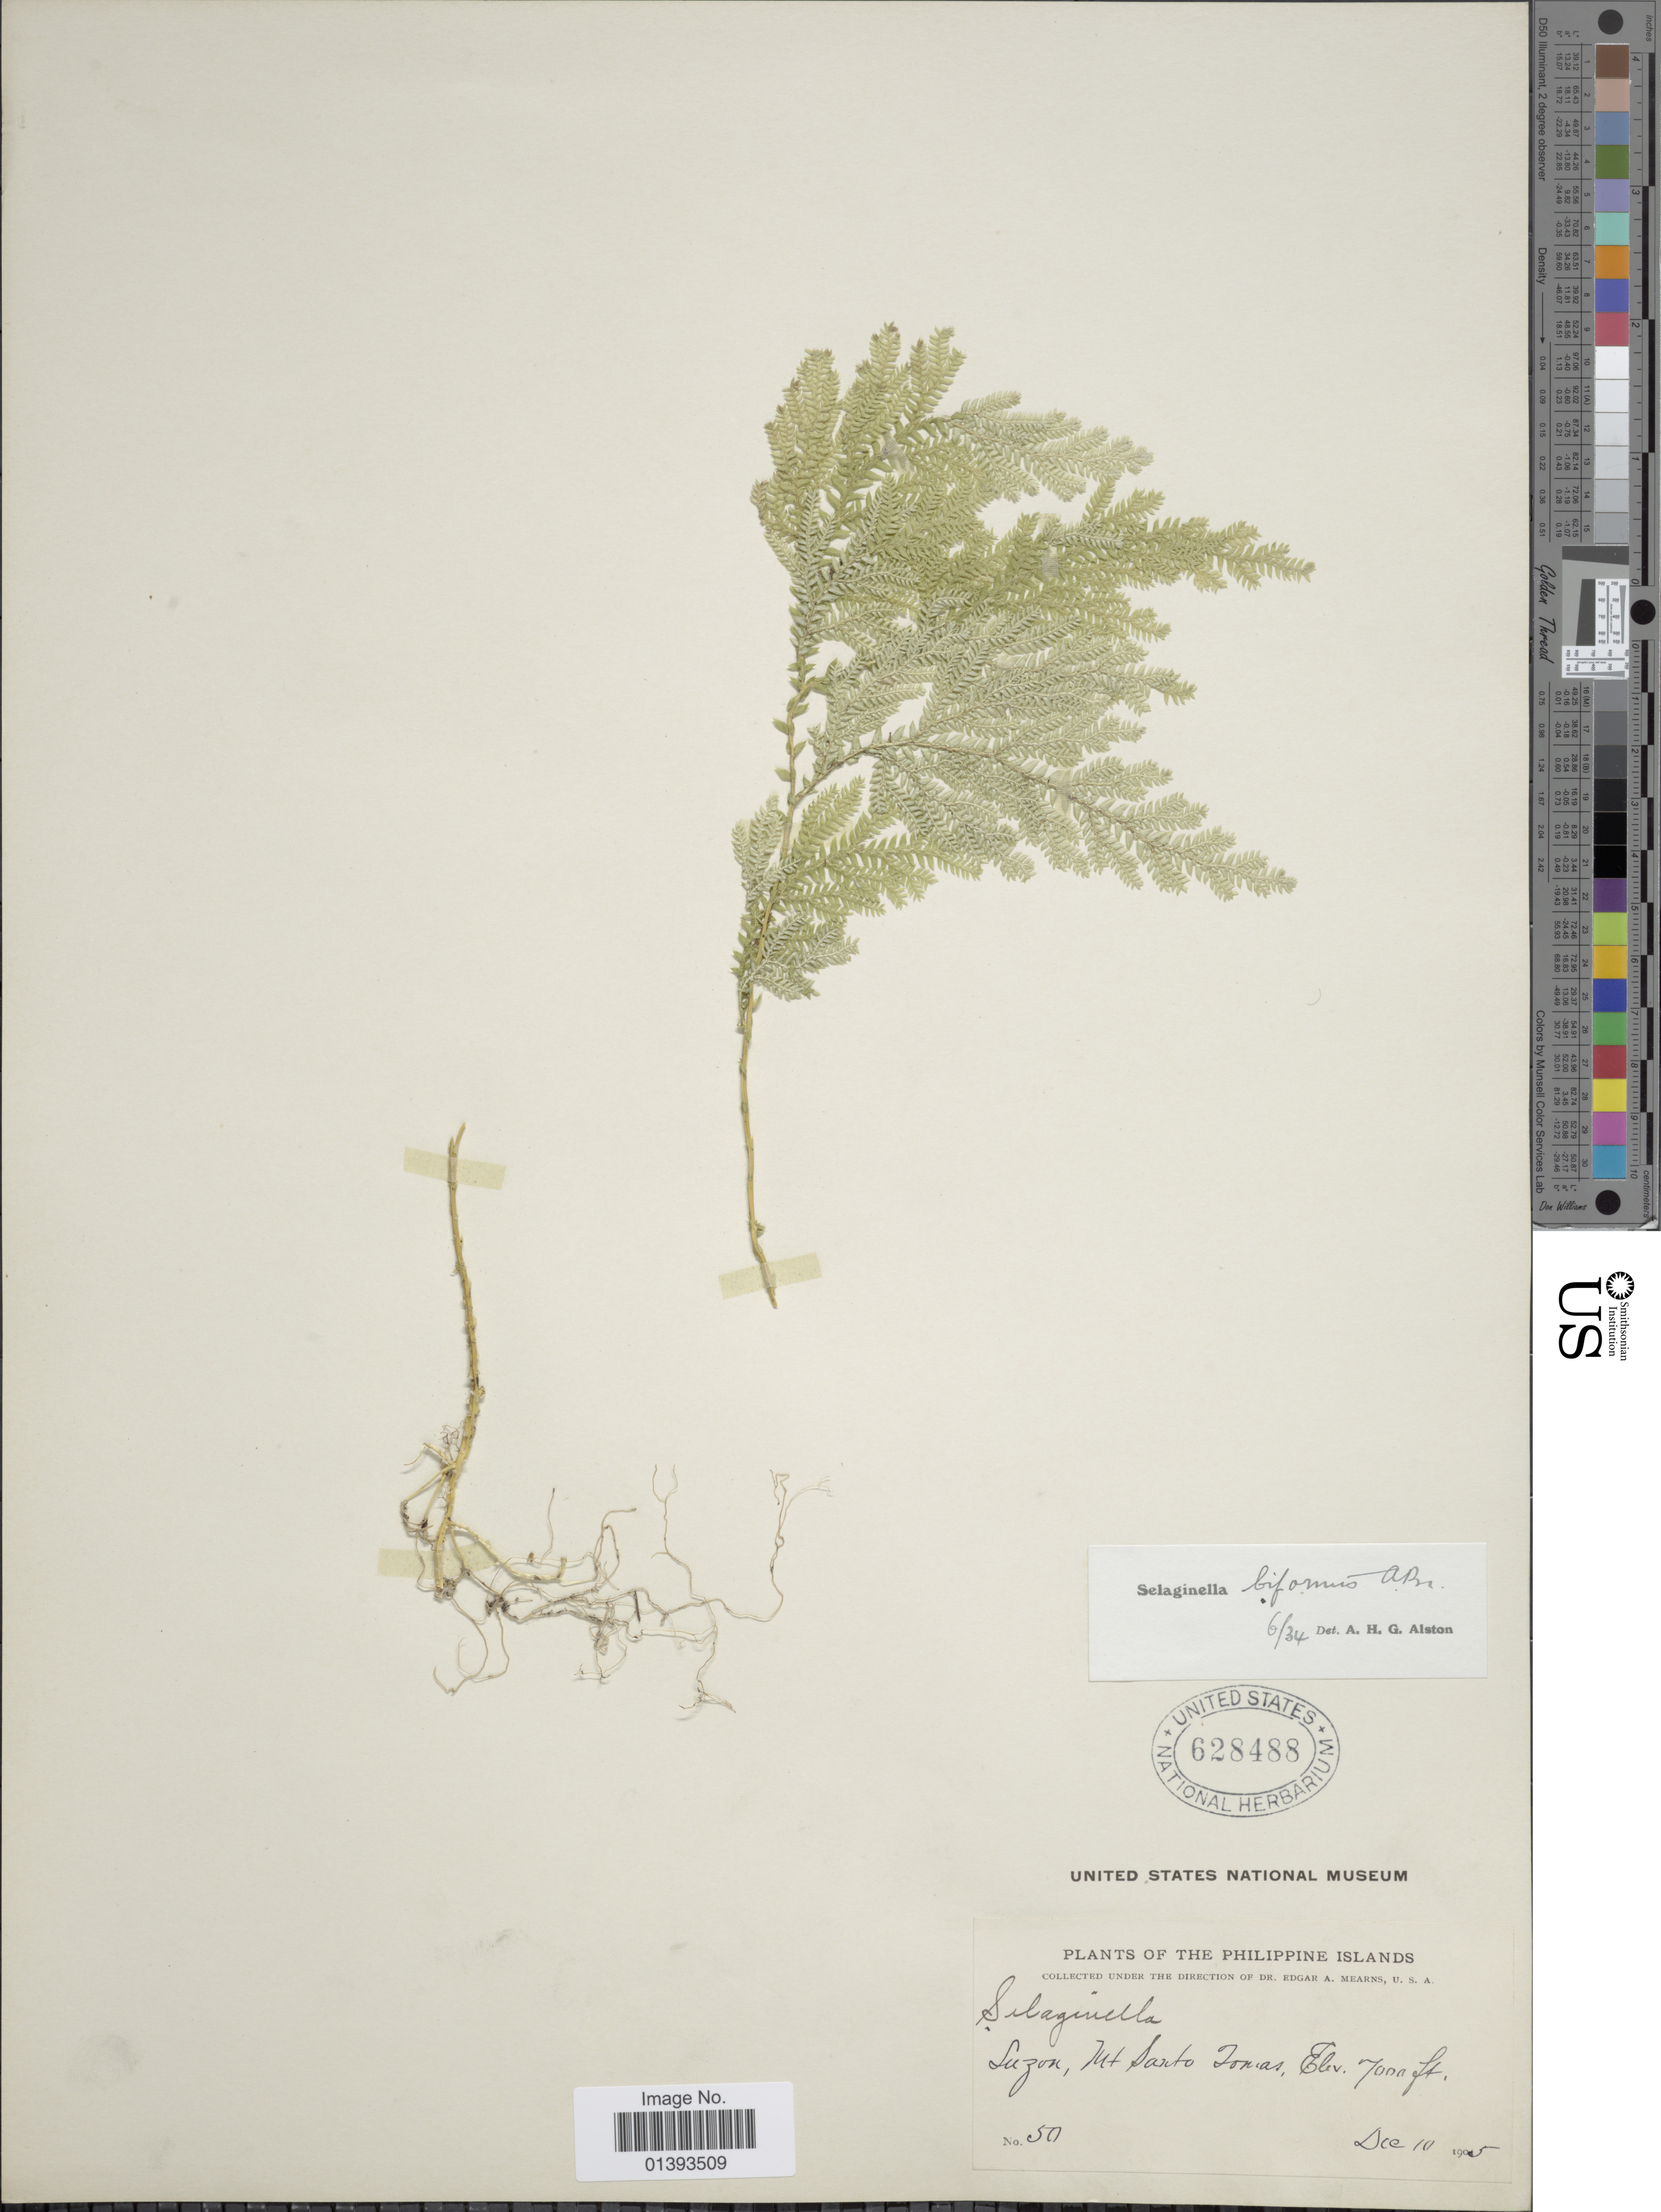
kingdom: Plantae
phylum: Tracheophyta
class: Lycopodiopsida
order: Selaginellales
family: Selaginellaceae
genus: Selaginella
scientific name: Selaginella biformis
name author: A. Braun ex Kuhn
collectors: E. A. Mearns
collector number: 50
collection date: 1905-12-10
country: Philippines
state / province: Central Luzon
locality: Luzon, Mt.Santo Tomas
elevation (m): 2134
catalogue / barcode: US 628488